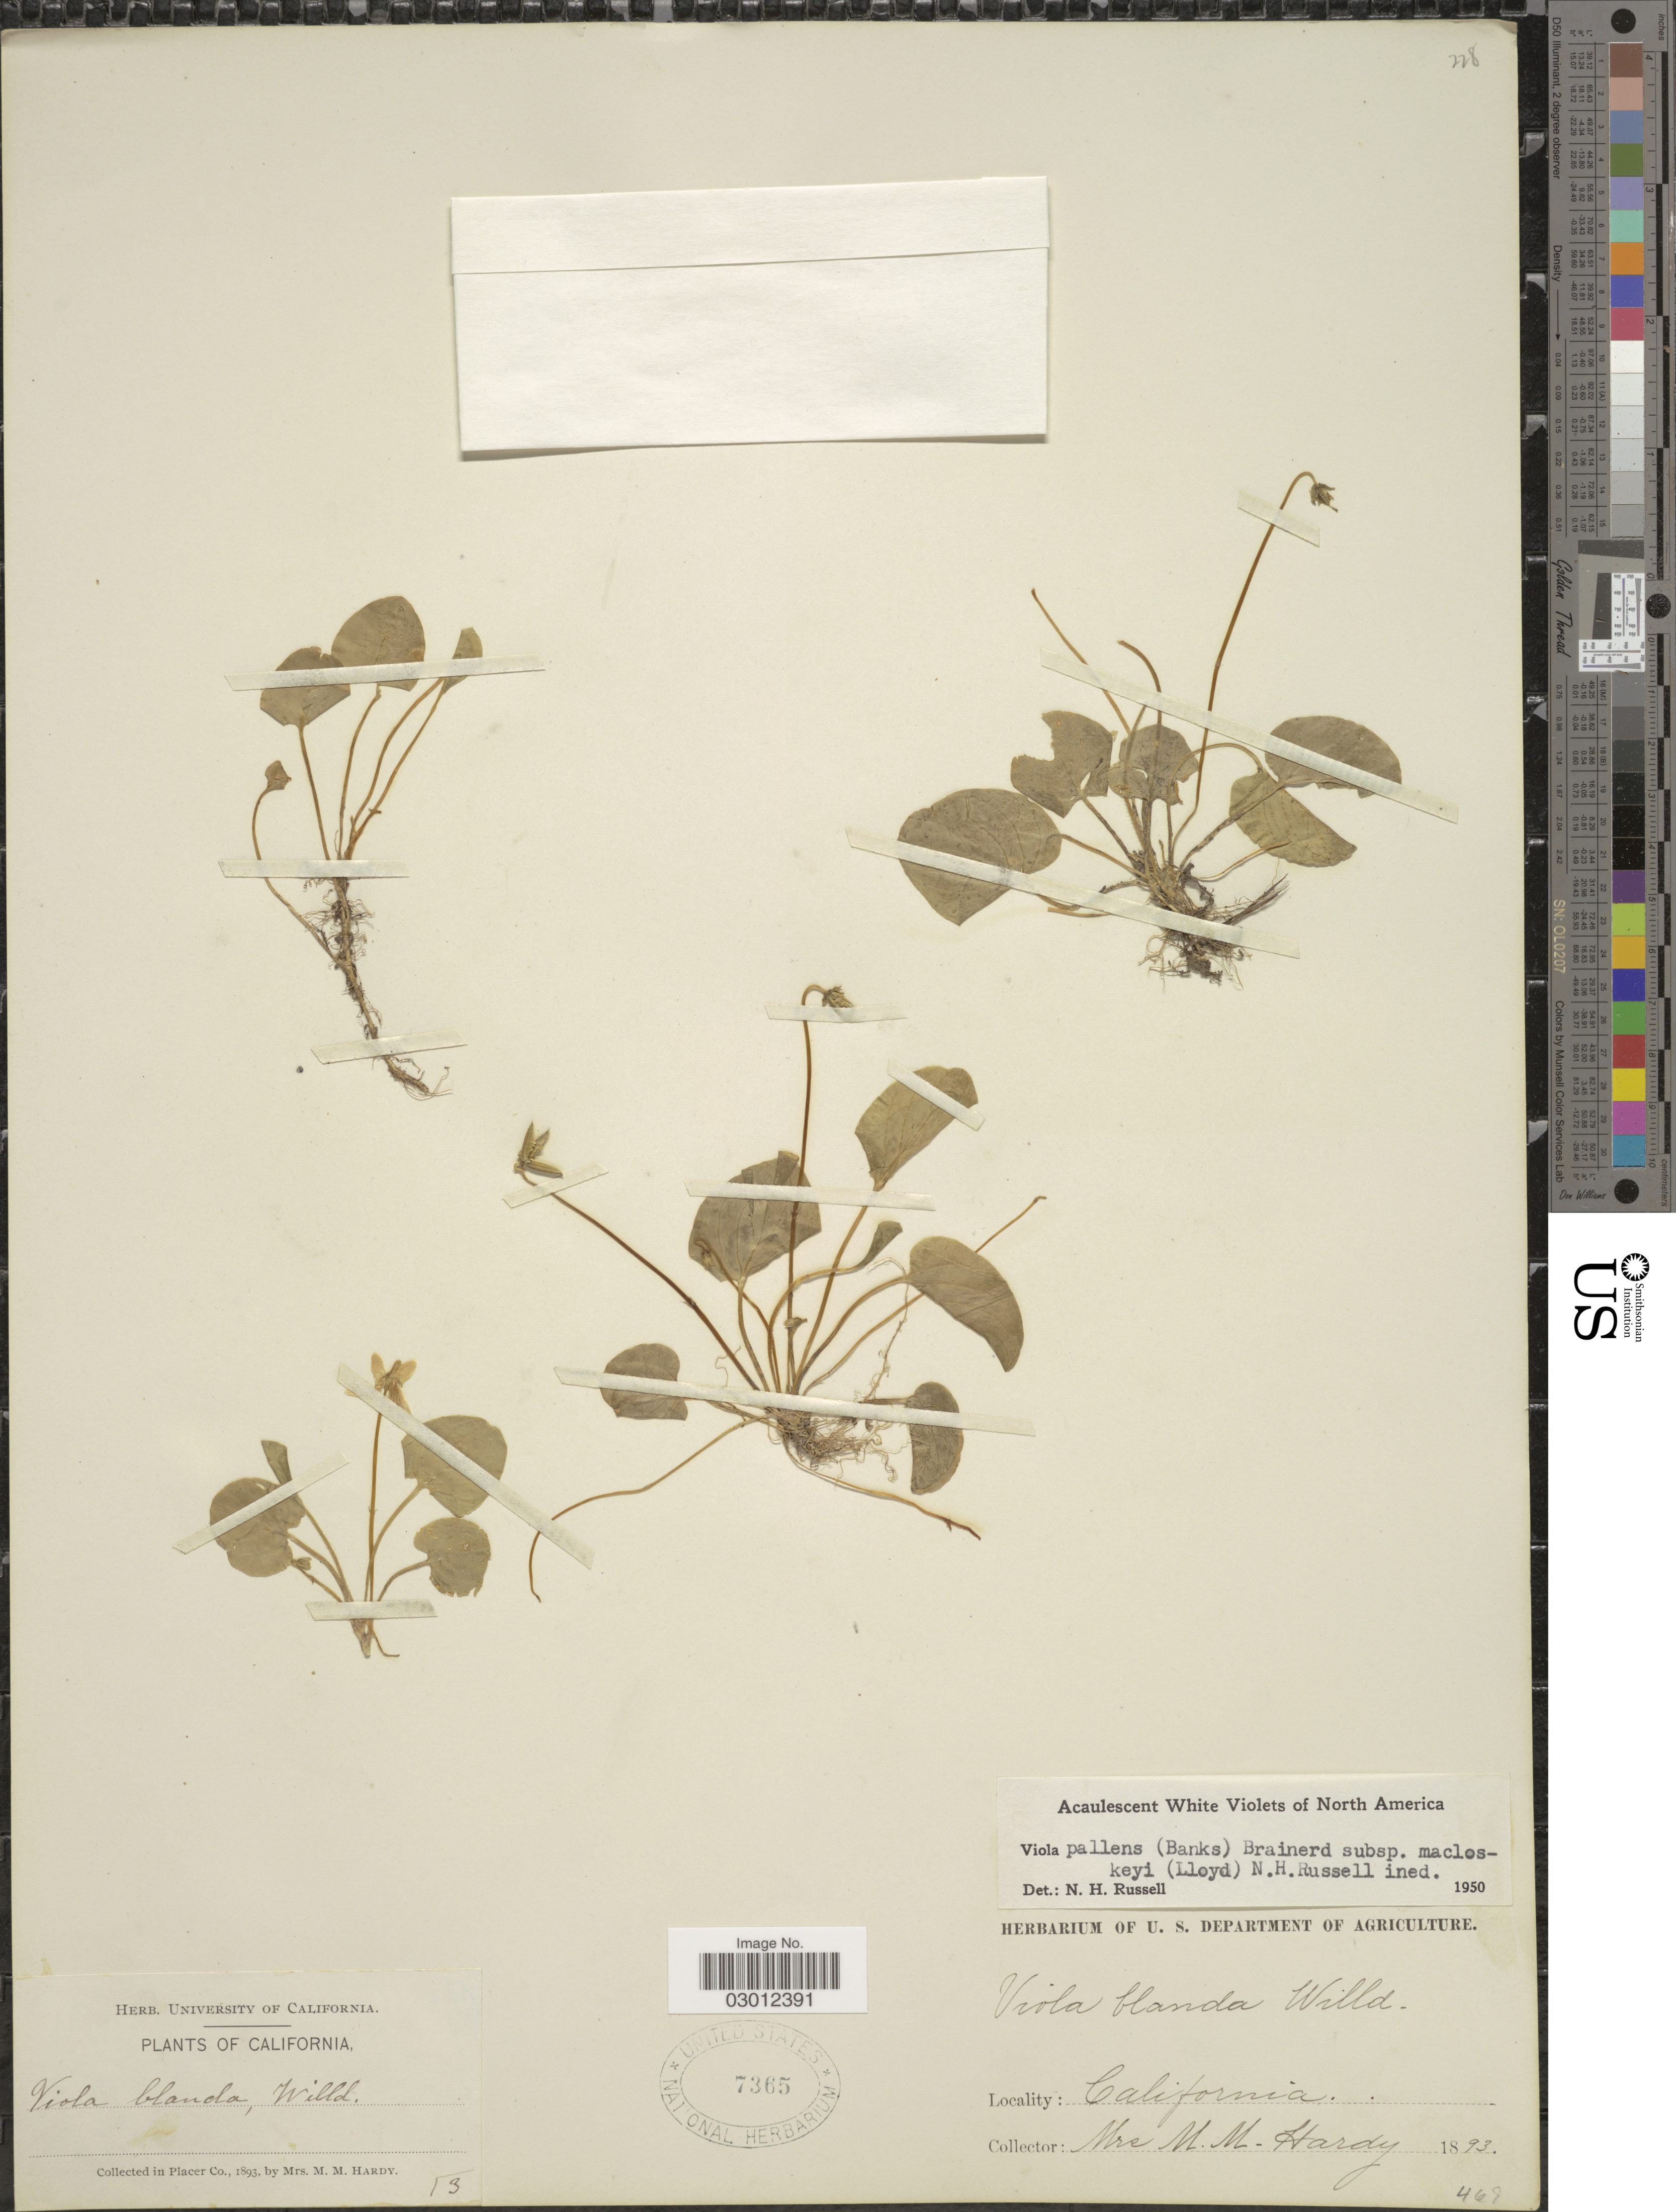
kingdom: Plantae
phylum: Tracheophyta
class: Magnoliopsida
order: Malpighiales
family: Violaceae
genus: Viola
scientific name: Viola pallens subsp. macloskeyi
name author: (F.E. Lloyd) M.S. Baker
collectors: Mrs. M. M. Hardy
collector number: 13/469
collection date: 1893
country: United States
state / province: California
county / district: Placer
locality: Placer Co.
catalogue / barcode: US 7365